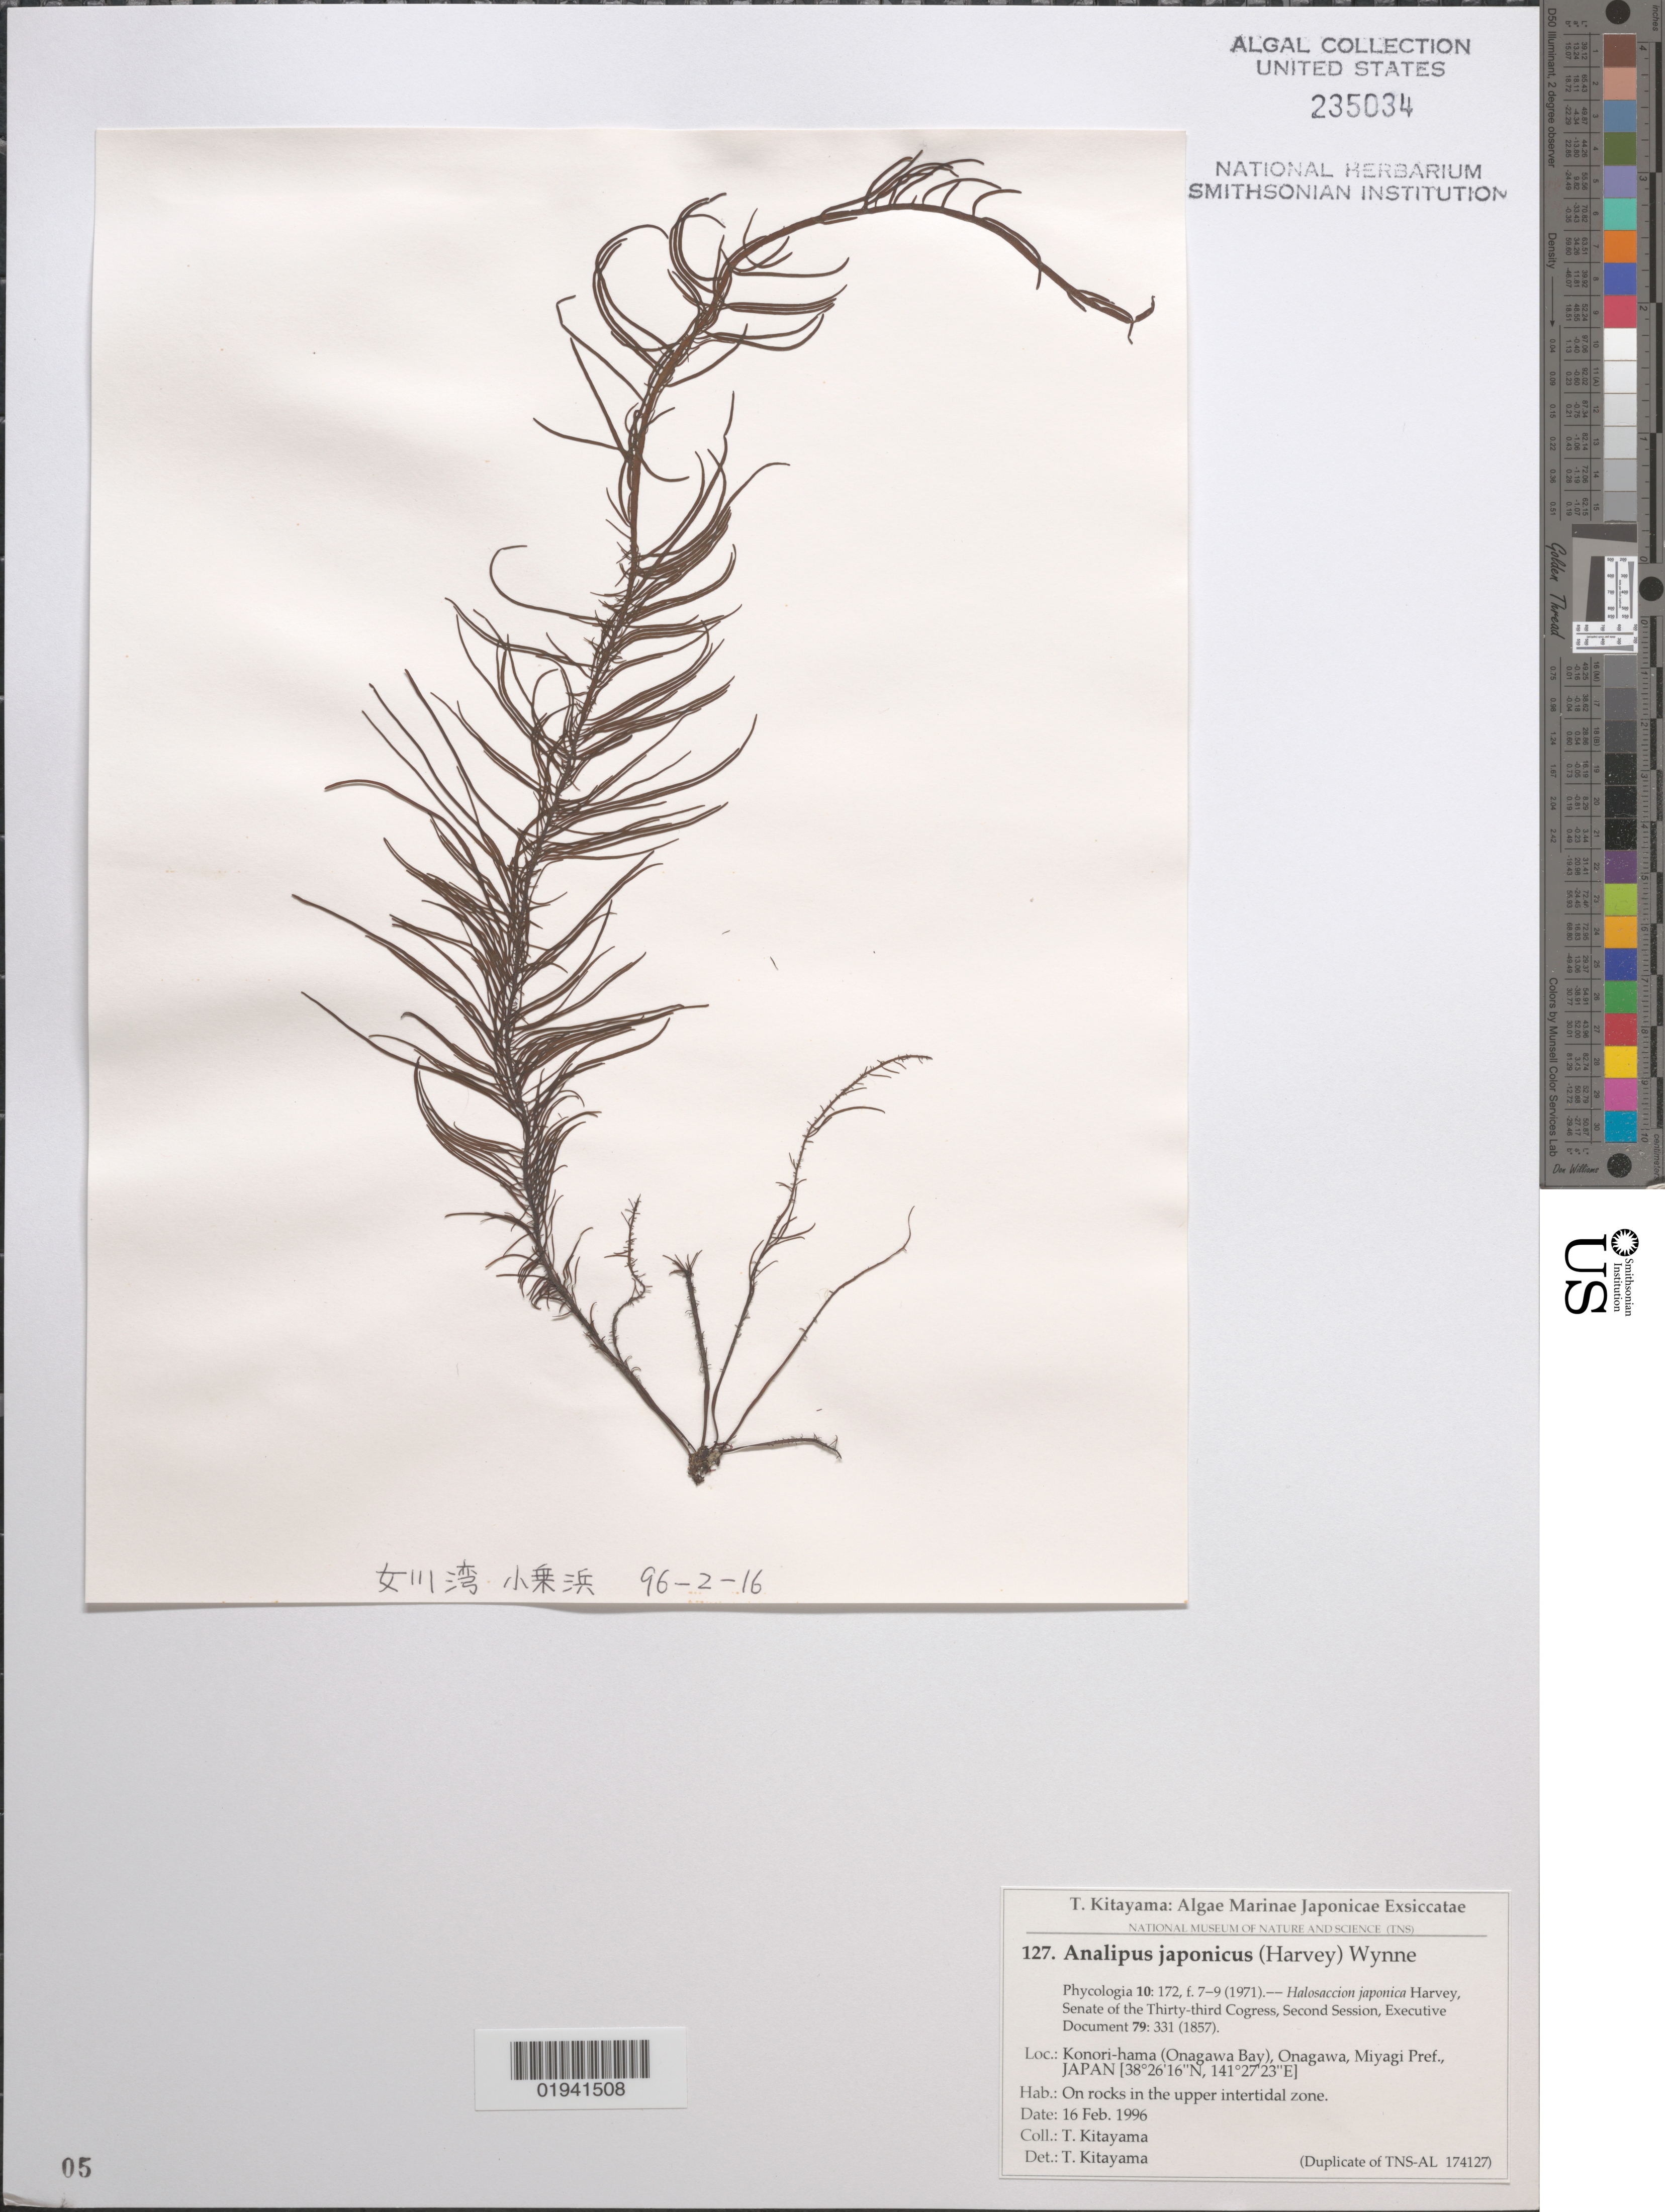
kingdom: Chromista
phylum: Ochrophyta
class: Phaeophyceae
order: Ectocarpales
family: Chordariaceae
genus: Analipus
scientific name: Analipus japonicus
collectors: T. Kitayama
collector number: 127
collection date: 1996-02-16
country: Japan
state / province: Miyagi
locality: Konori-hama (Onagawa Bay), Onagawa, Miyagi Pref.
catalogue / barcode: US 235034